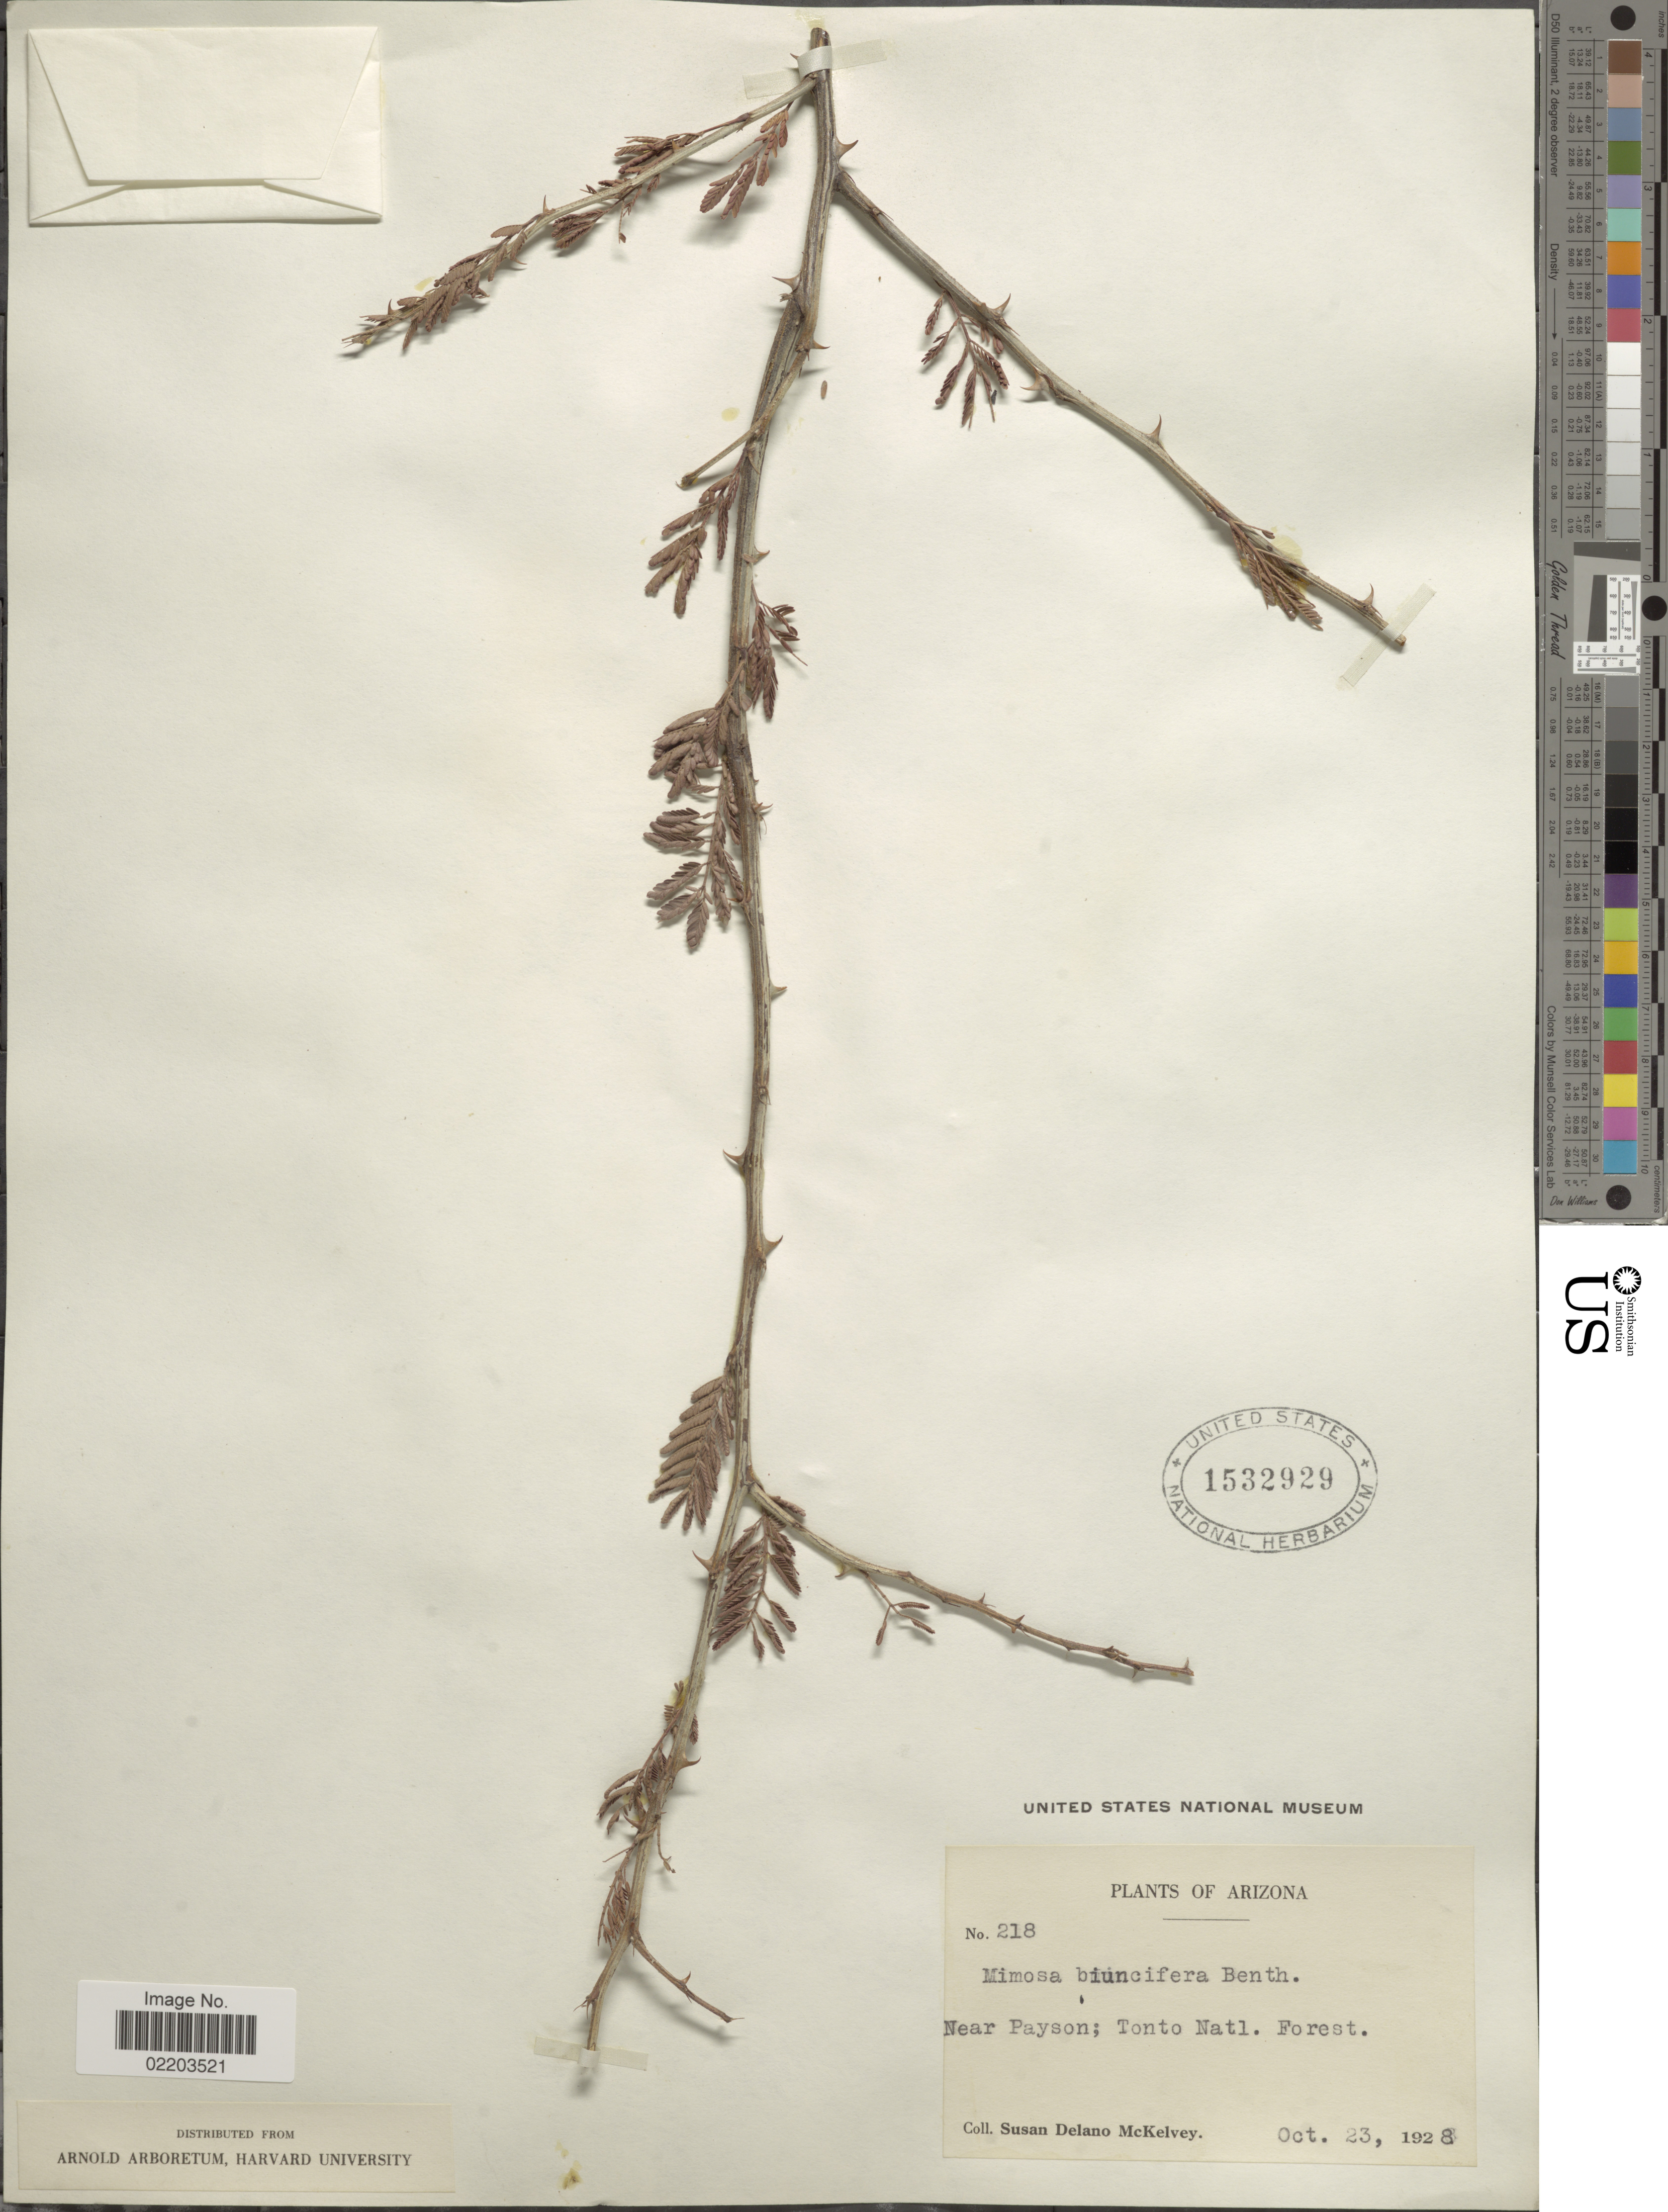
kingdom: Plantae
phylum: Tracheophyta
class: Magnoliopsida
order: Fabales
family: Fabaceae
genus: Mimosa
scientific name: Mimosa biuncifera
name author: Benth.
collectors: S. A. McKelvey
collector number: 218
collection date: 1928-10-23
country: United States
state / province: Arizona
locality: Near Payson; Tonto Natl. Forest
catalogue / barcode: US 1532929